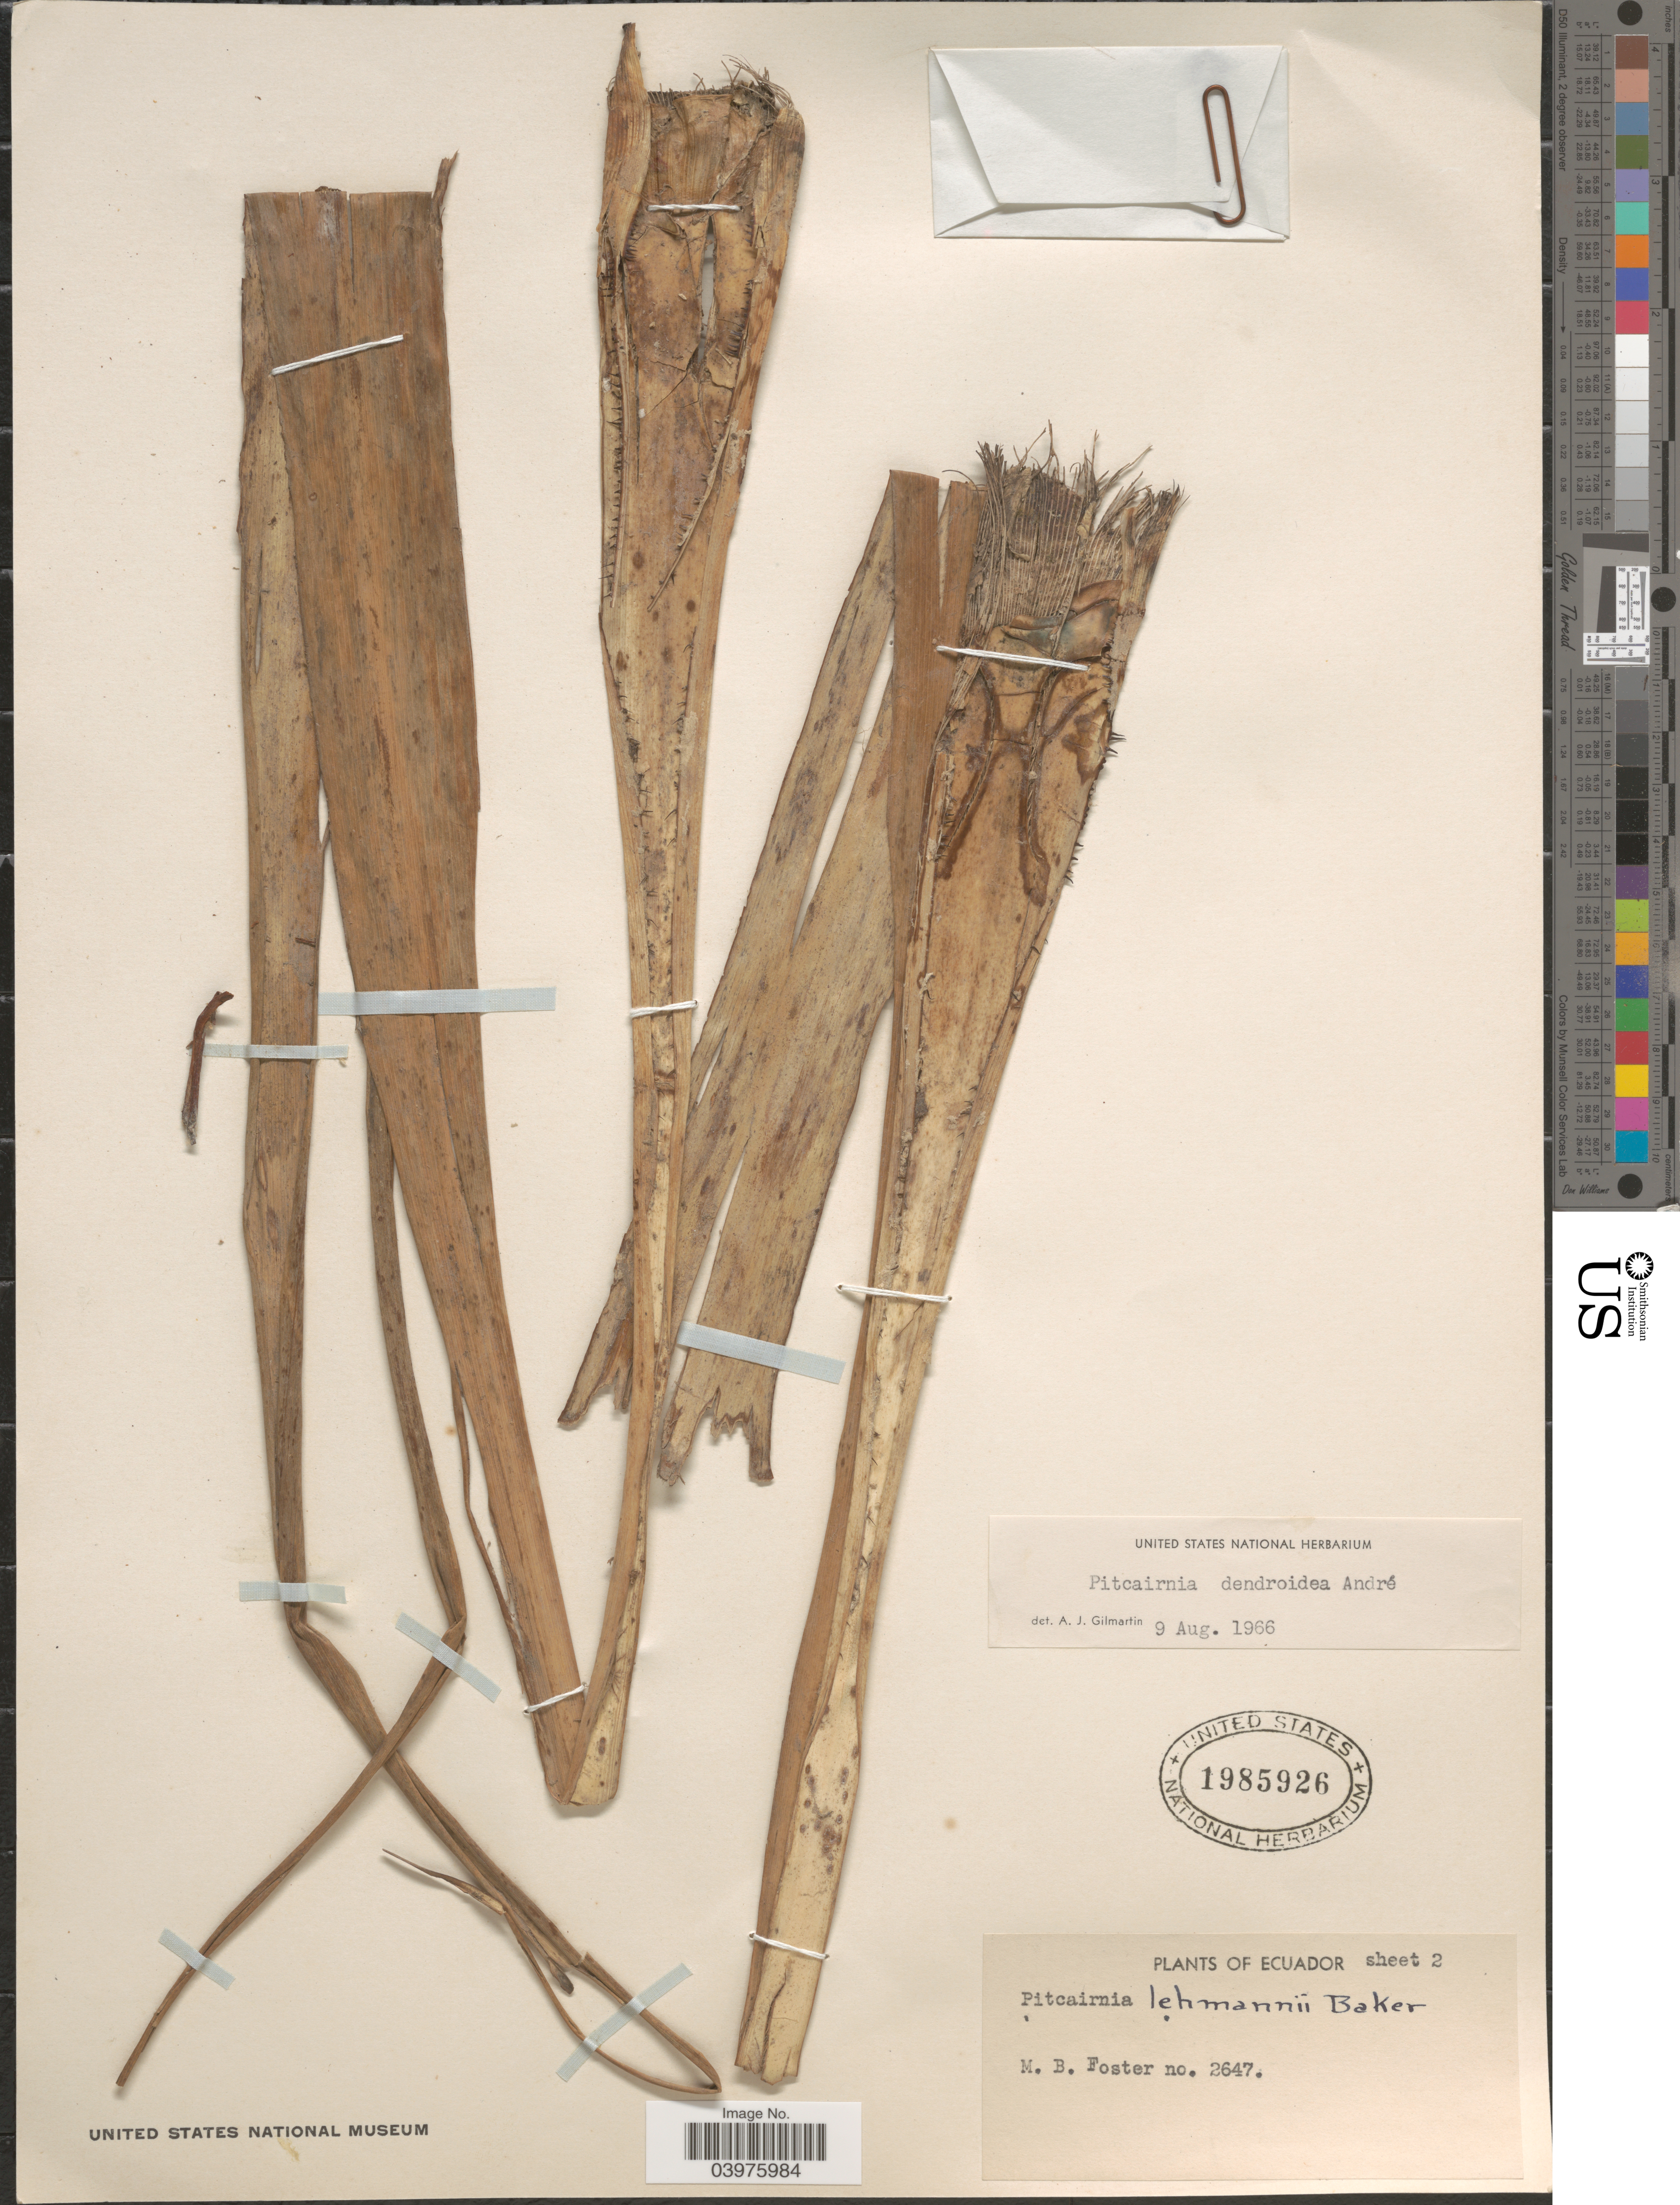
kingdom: Plantae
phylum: Tracheophyta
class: Liliopsida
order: Poales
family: Bromeliaceae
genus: Pitcairnia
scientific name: Pitcairnia dendroidea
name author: André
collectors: M. B. Foster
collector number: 2647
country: Ecuador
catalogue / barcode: US 1985926